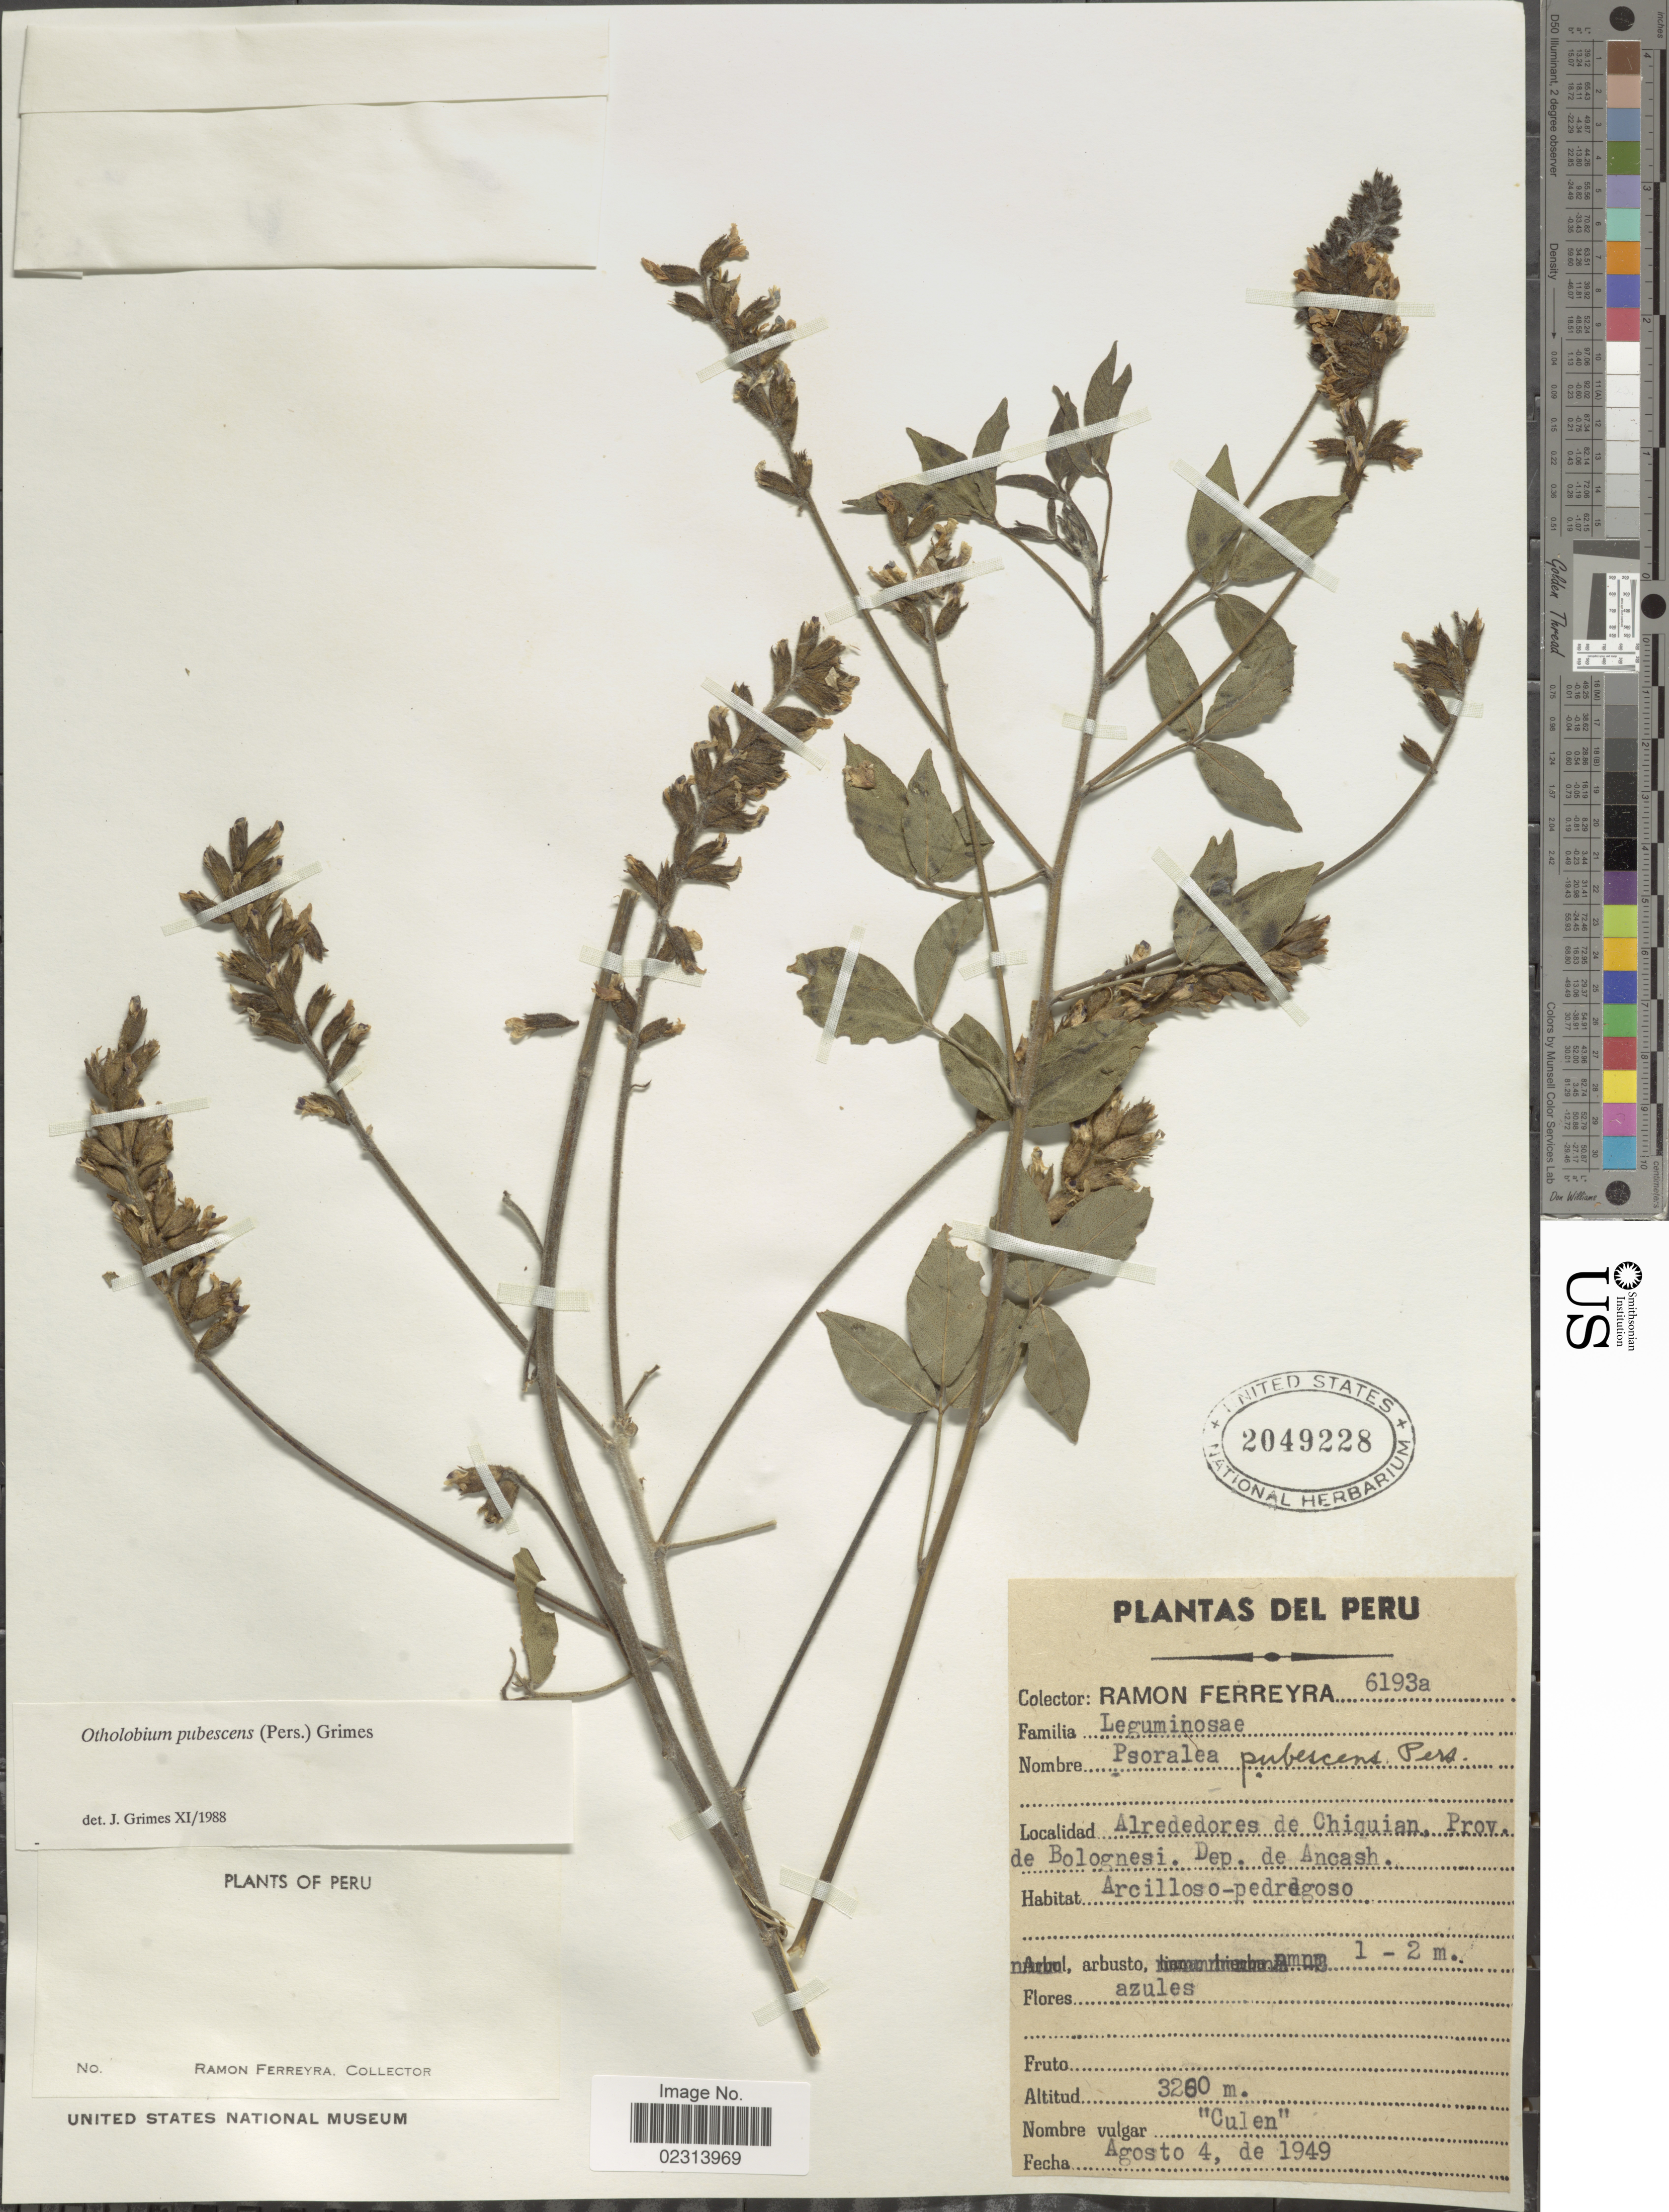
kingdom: Plantae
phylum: Tracheophyta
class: Magnoliopsida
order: Fabales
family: Fabaceae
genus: Otholobium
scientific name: Otholobium pubescens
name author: (Poir.) J.W. Grimes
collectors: R. A. Ferreyra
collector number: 6193a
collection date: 1949-08-04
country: Peru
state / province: Ancash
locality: Alrededores de Chiquian, Prov. de Bolognesi, Dep. de Ancash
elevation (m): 3260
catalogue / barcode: US 2049228